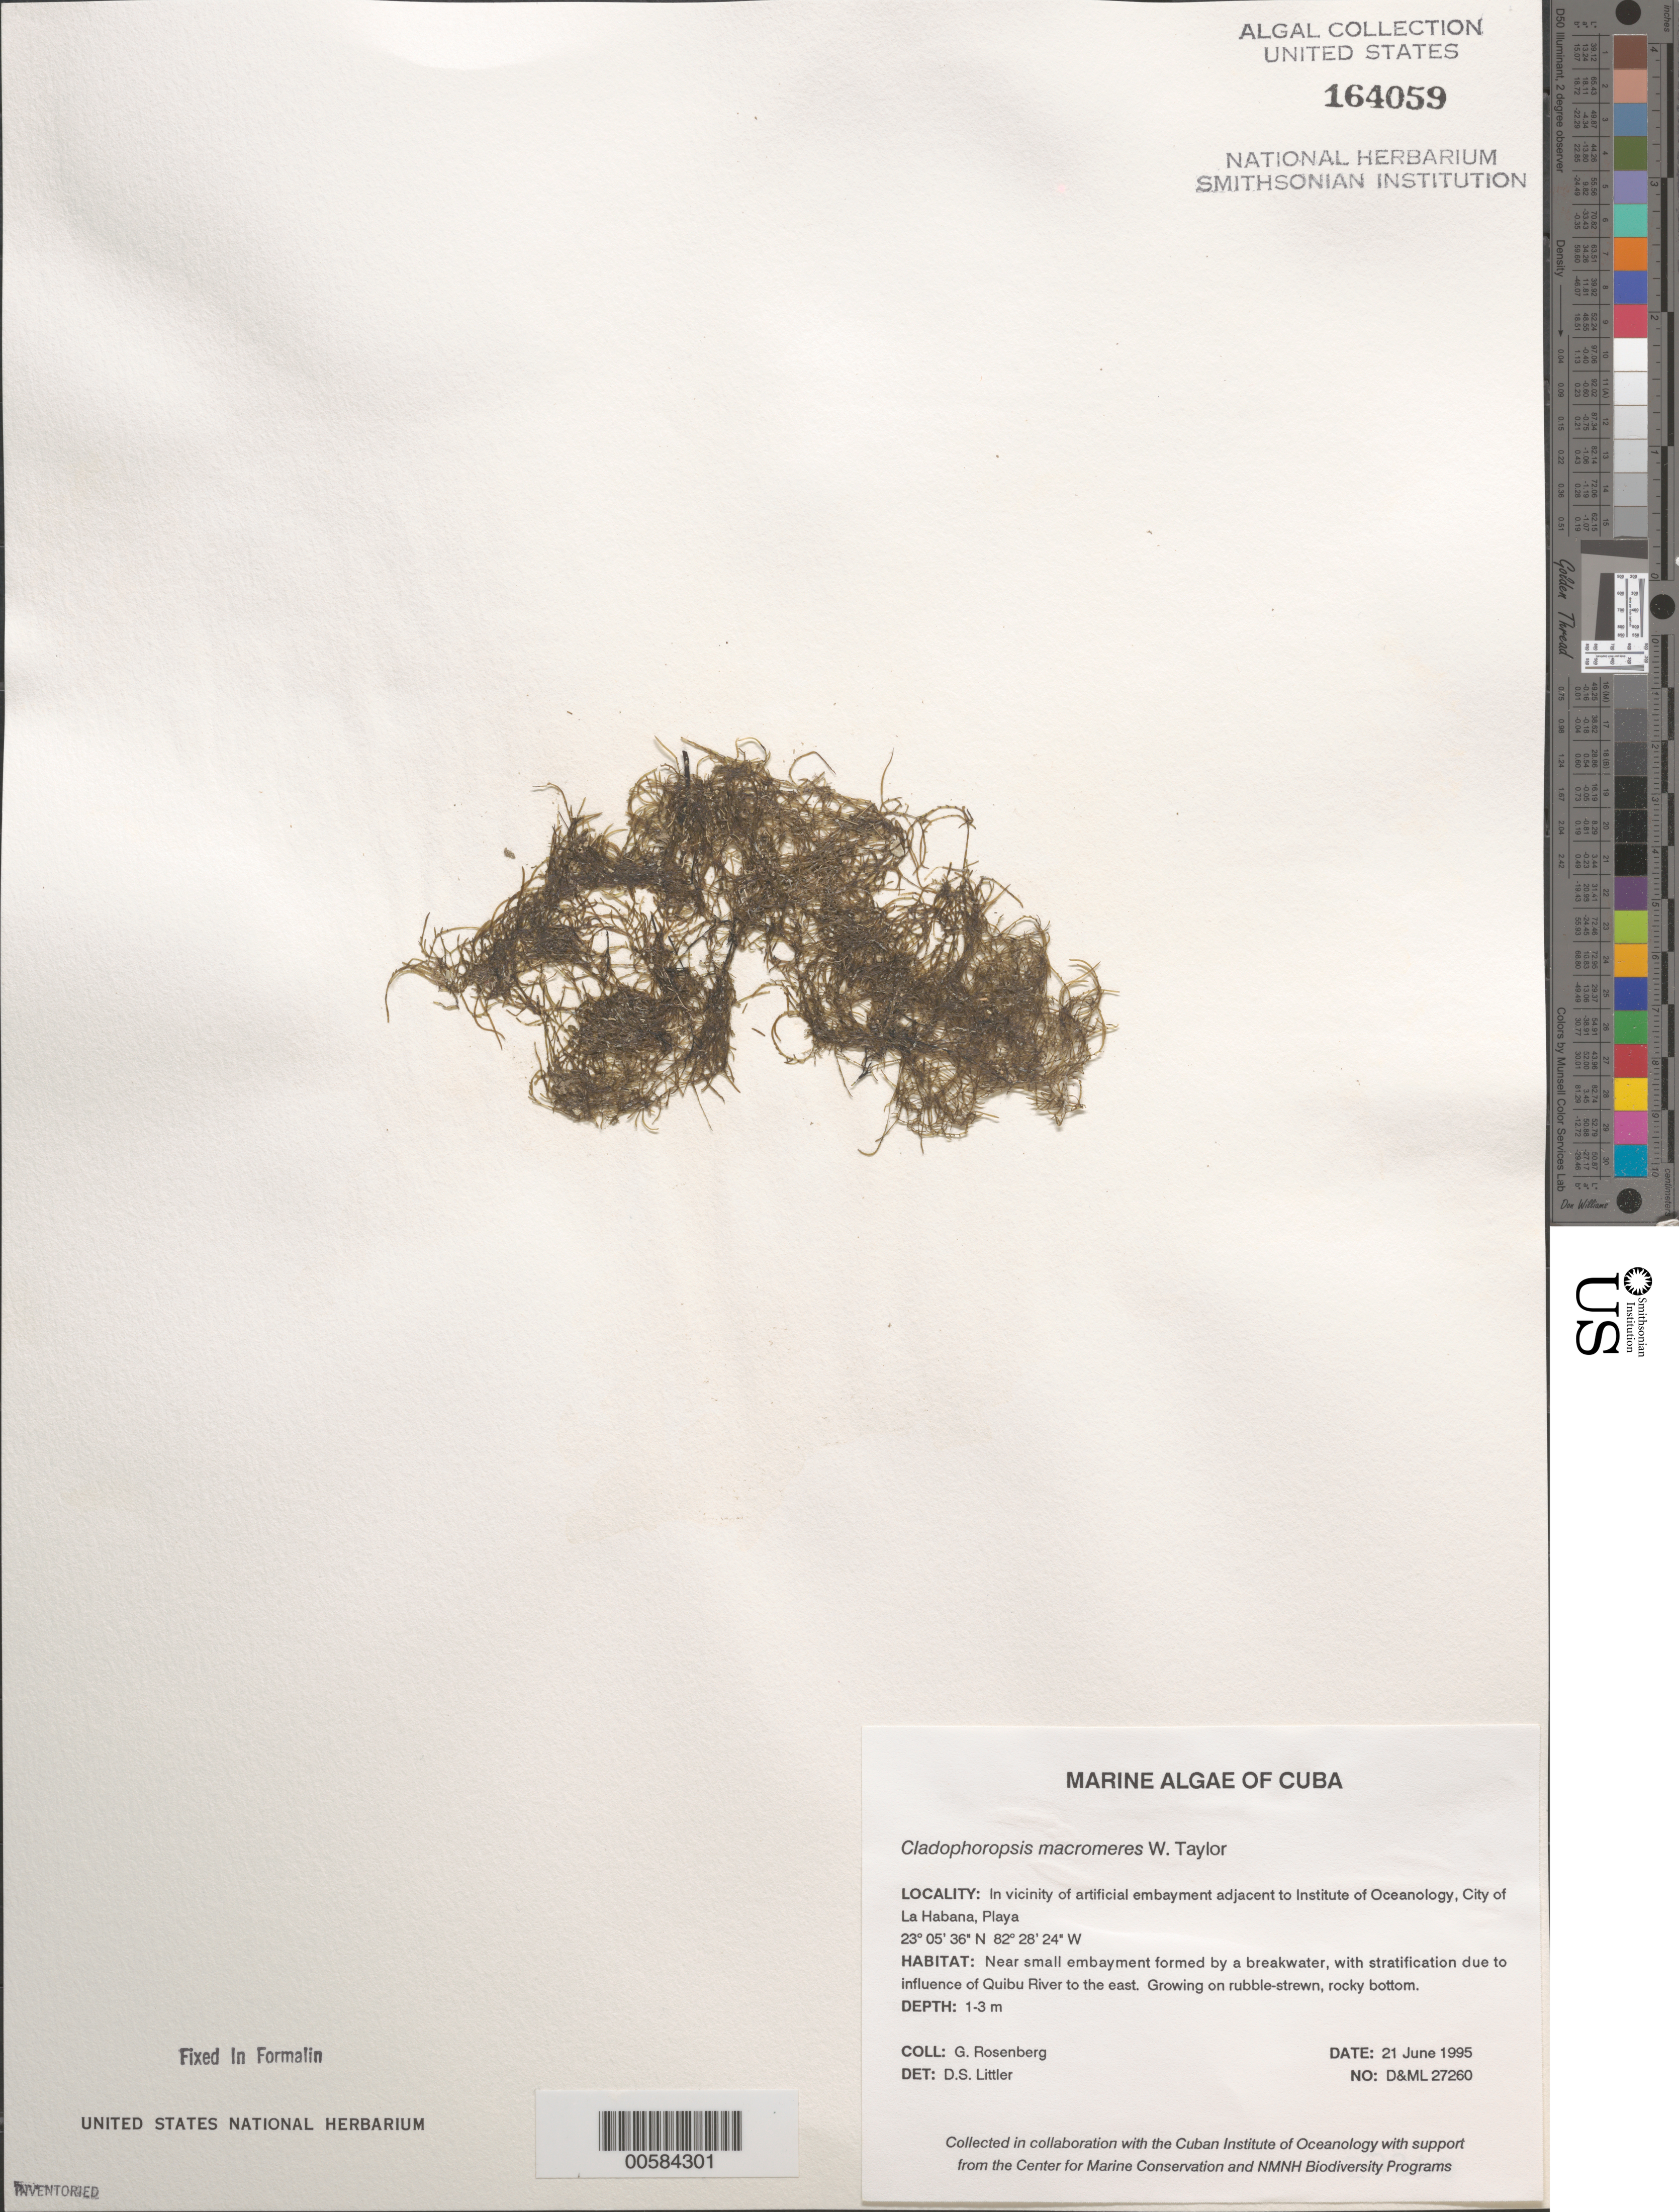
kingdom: Plantae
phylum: Chlorophyta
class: Ulvophyceae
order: Siphonocladales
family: Boodleaceae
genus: Cladophoropsis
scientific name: Cladophoropsis macromeres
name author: W.R. Taylor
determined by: Littler, D. S.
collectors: G. Rosenberg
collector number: D&ML 27260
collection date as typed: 21 Jun 1995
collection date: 1995-06-21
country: Cuba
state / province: La Habana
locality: La habana, by institute of oceanology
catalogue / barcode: US 164059